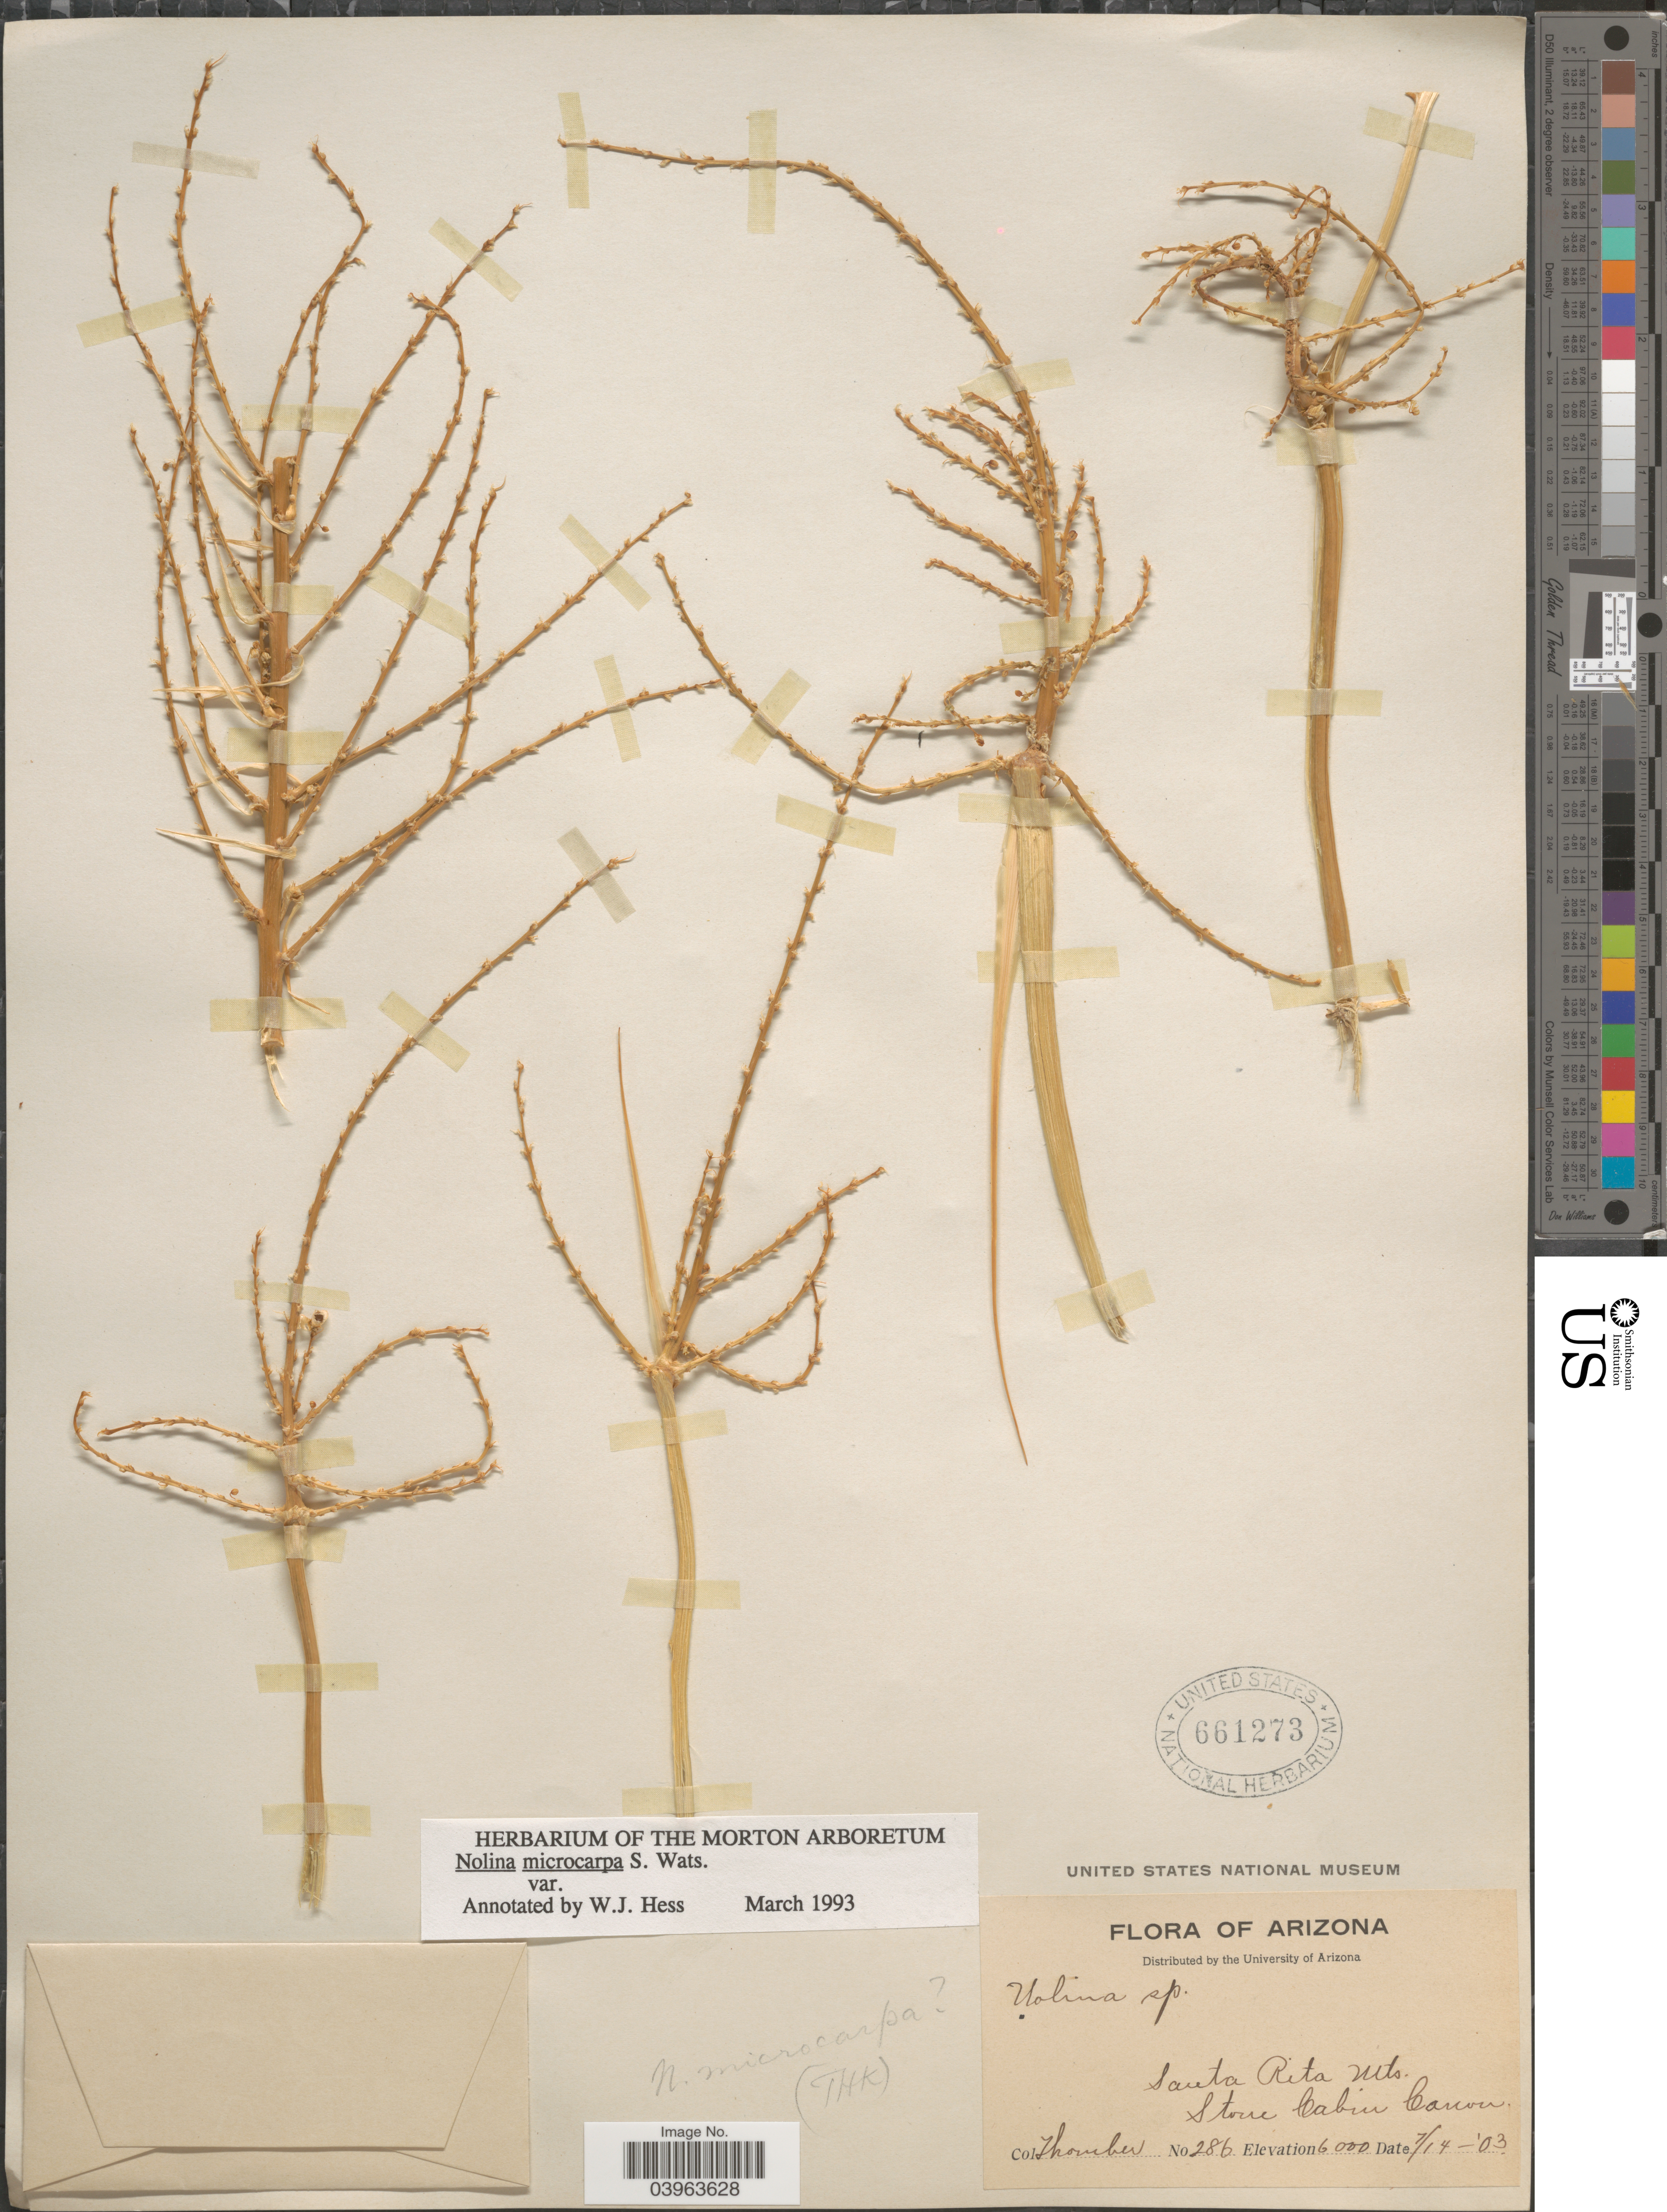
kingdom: Plantae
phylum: Tracheophyta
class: Liliopsida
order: Asparagales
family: Asparagaceae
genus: Nolina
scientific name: Nolina microcarpa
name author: S. Watson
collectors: J. Thornber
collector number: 286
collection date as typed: Transcribed d/m/y: 14/7/3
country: United States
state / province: Arizona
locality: Santa Rita Mts. Stone Cabin Canon.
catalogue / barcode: US 661273